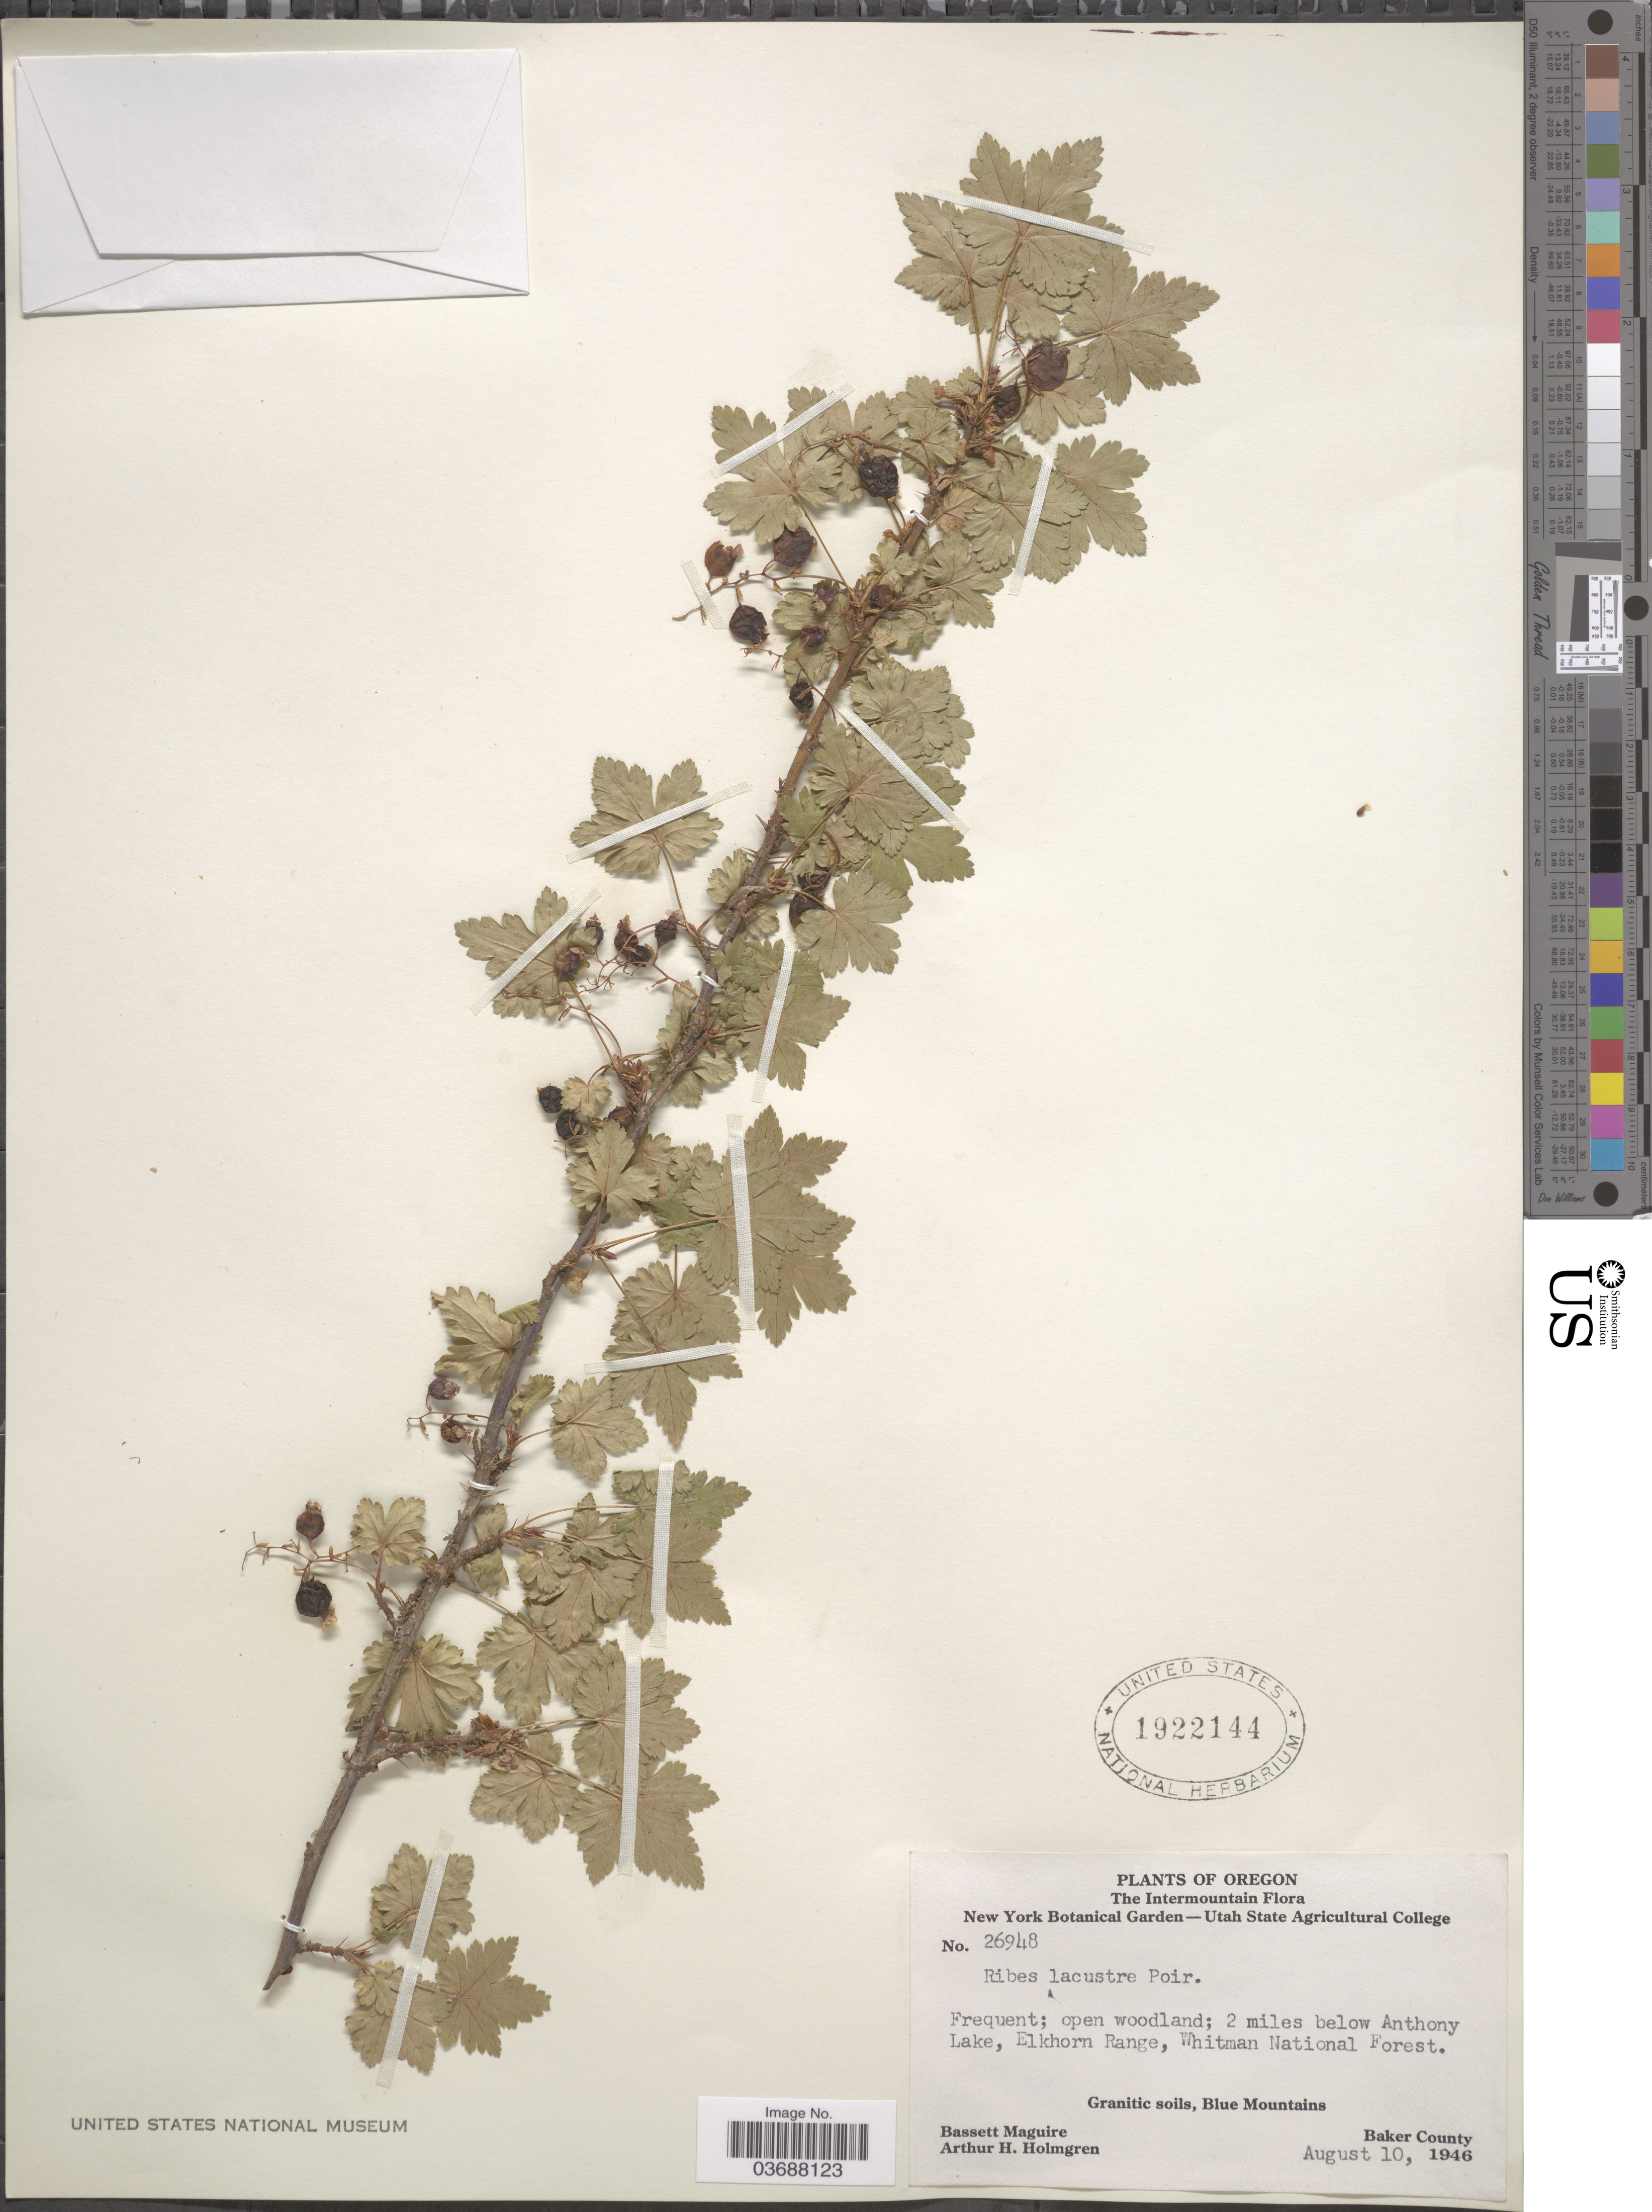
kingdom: Plantae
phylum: Tracheophyta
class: Magnoliopsida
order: Saxifragales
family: Grossulariaceae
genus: Ribes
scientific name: Ribes lacustre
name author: (Pers.) Poir.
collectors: B. Maguire & A. H. Holmgren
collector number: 26948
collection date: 1946-08-10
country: United States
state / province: Oregon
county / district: Baker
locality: The Intermountain. 2 miles below Anthony Lake, Elkhorn Range, Whitman National Forest. Blue Mountains. Baker County.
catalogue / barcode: US 1922144